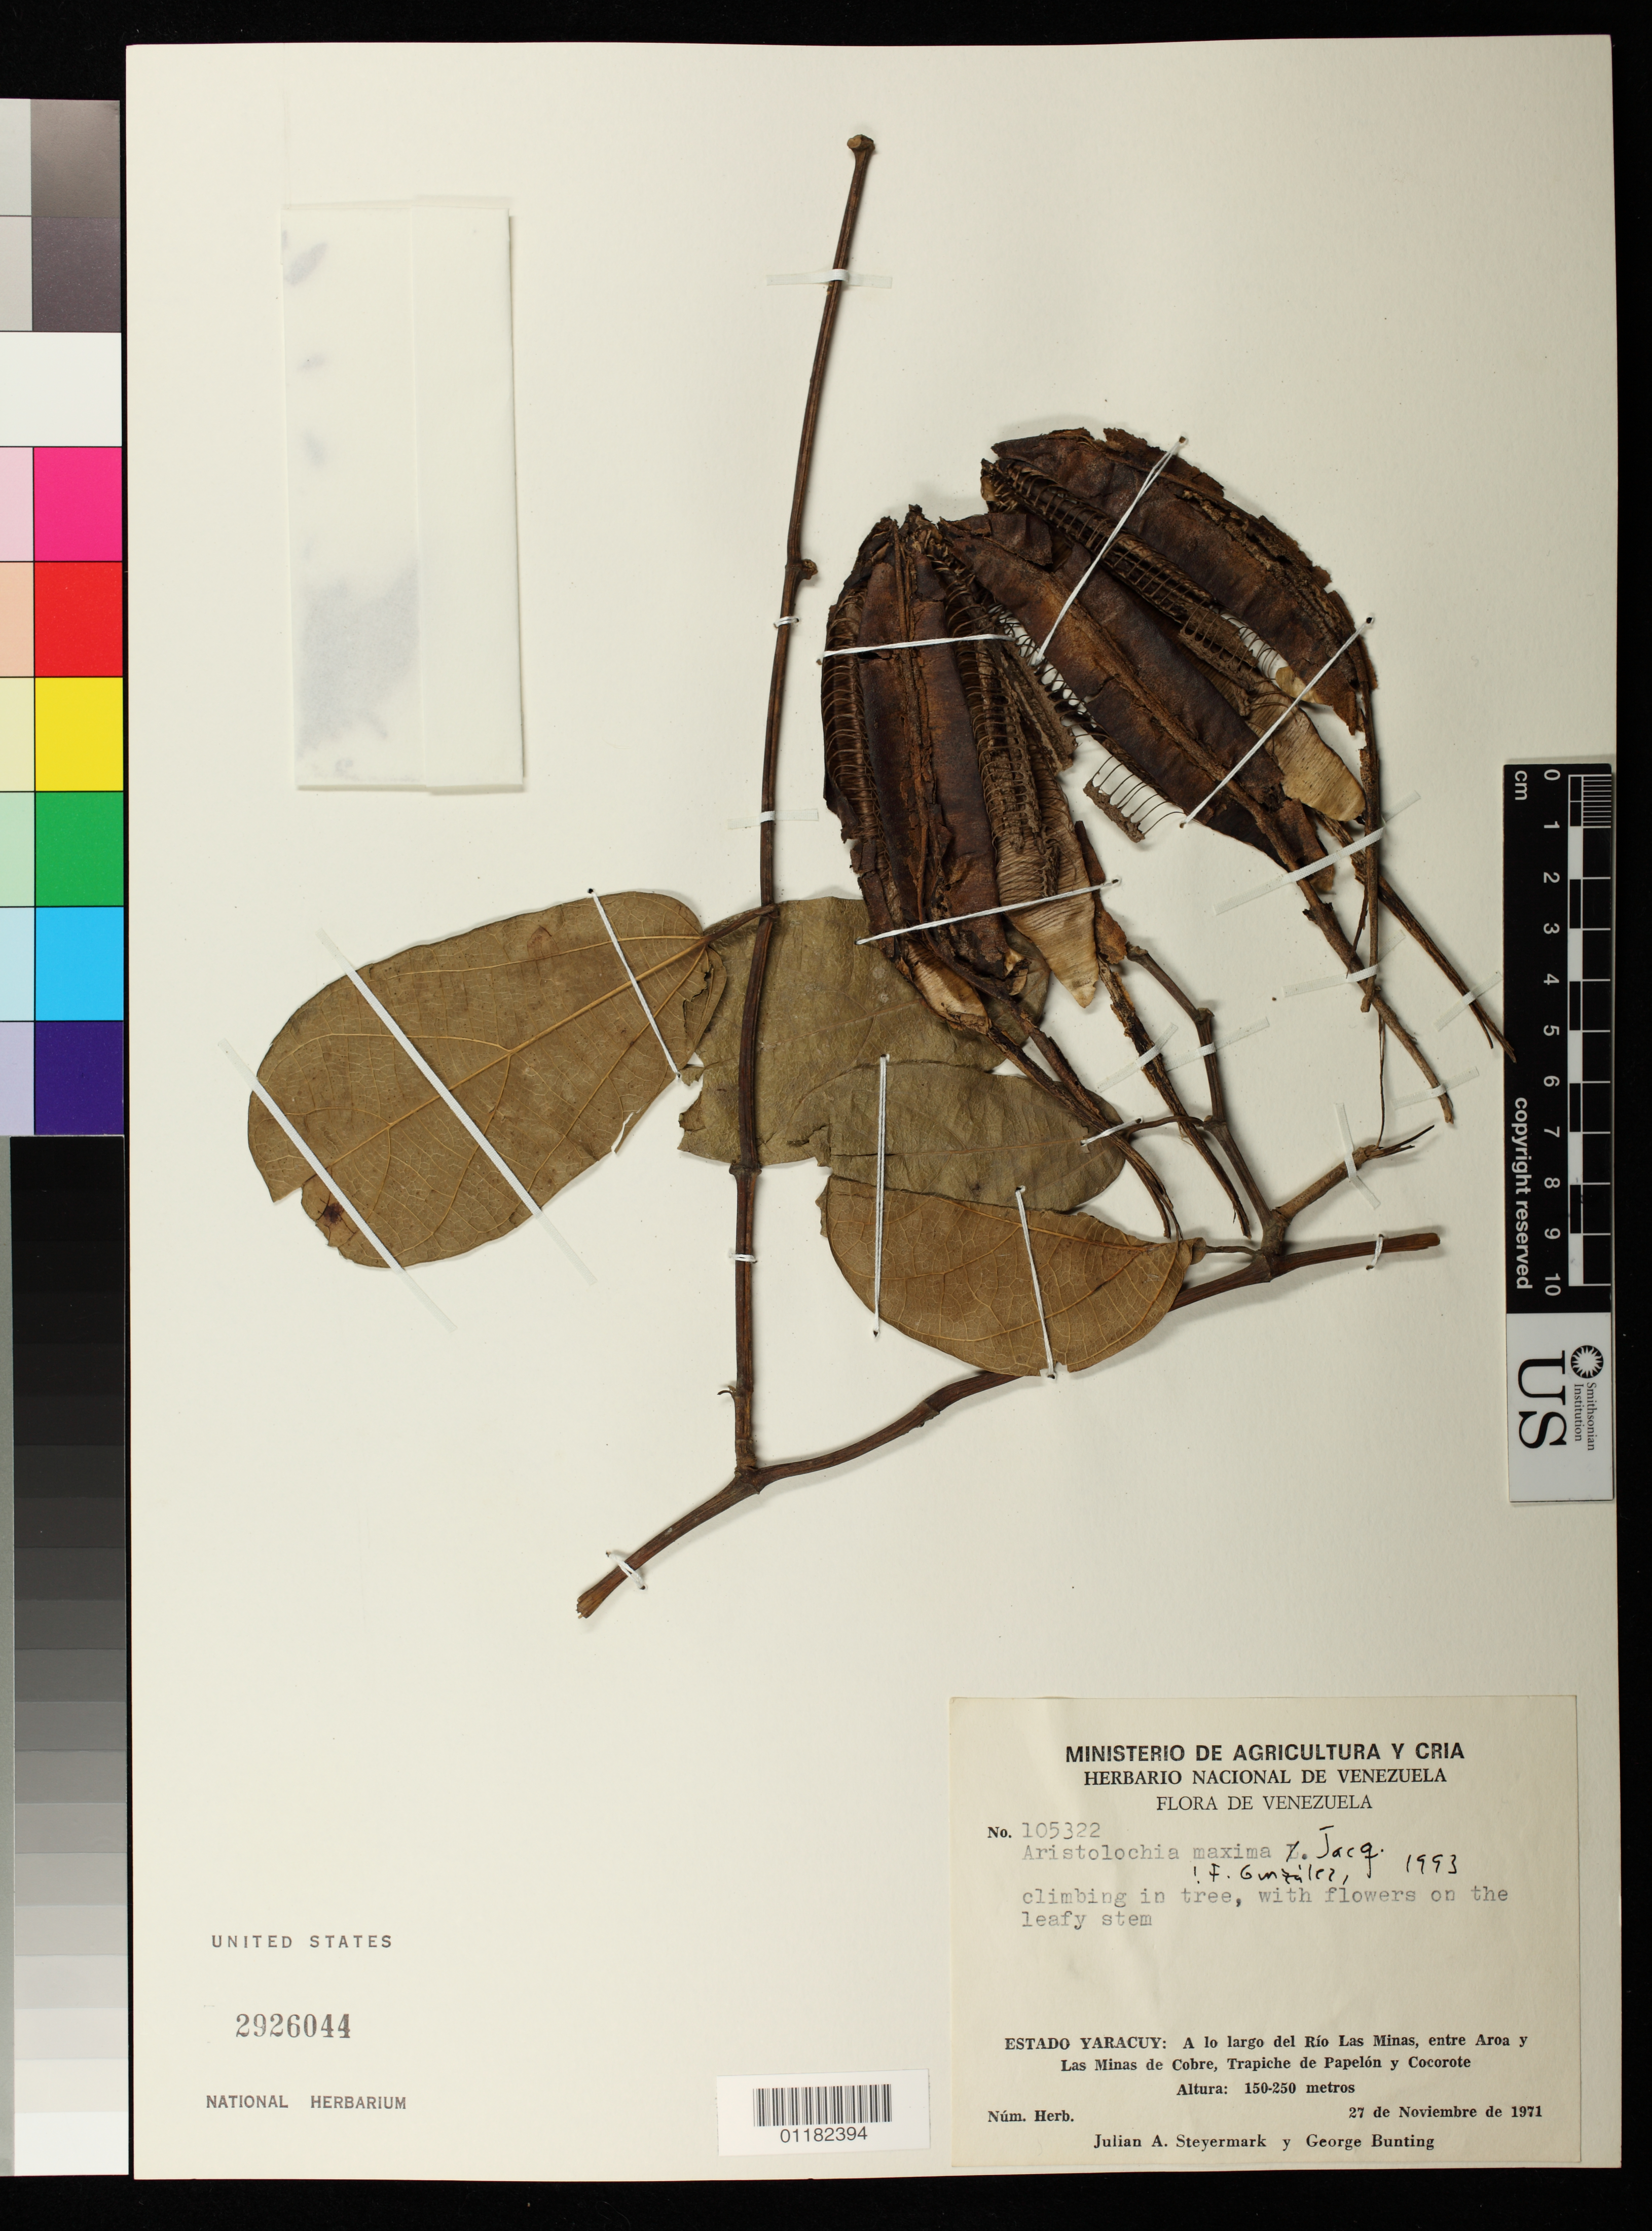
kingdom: Plantae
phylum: Tracheophyta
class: Magnoliopsida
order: Piperales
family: Aristolochiaceae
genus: Aristolochia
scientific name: Aristolochia maxima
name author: Jacq.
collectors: J. Steyermark & G. S. Bunting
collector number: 105322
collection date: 1971-11-27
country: Venezuela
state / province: Yaracuy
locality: A lo largo del Rio Las Minas, entre Aroa y Las Minas de Cobre. Trapiche de Papelon y Cocorote.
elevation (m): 150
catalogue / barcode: US 2926044